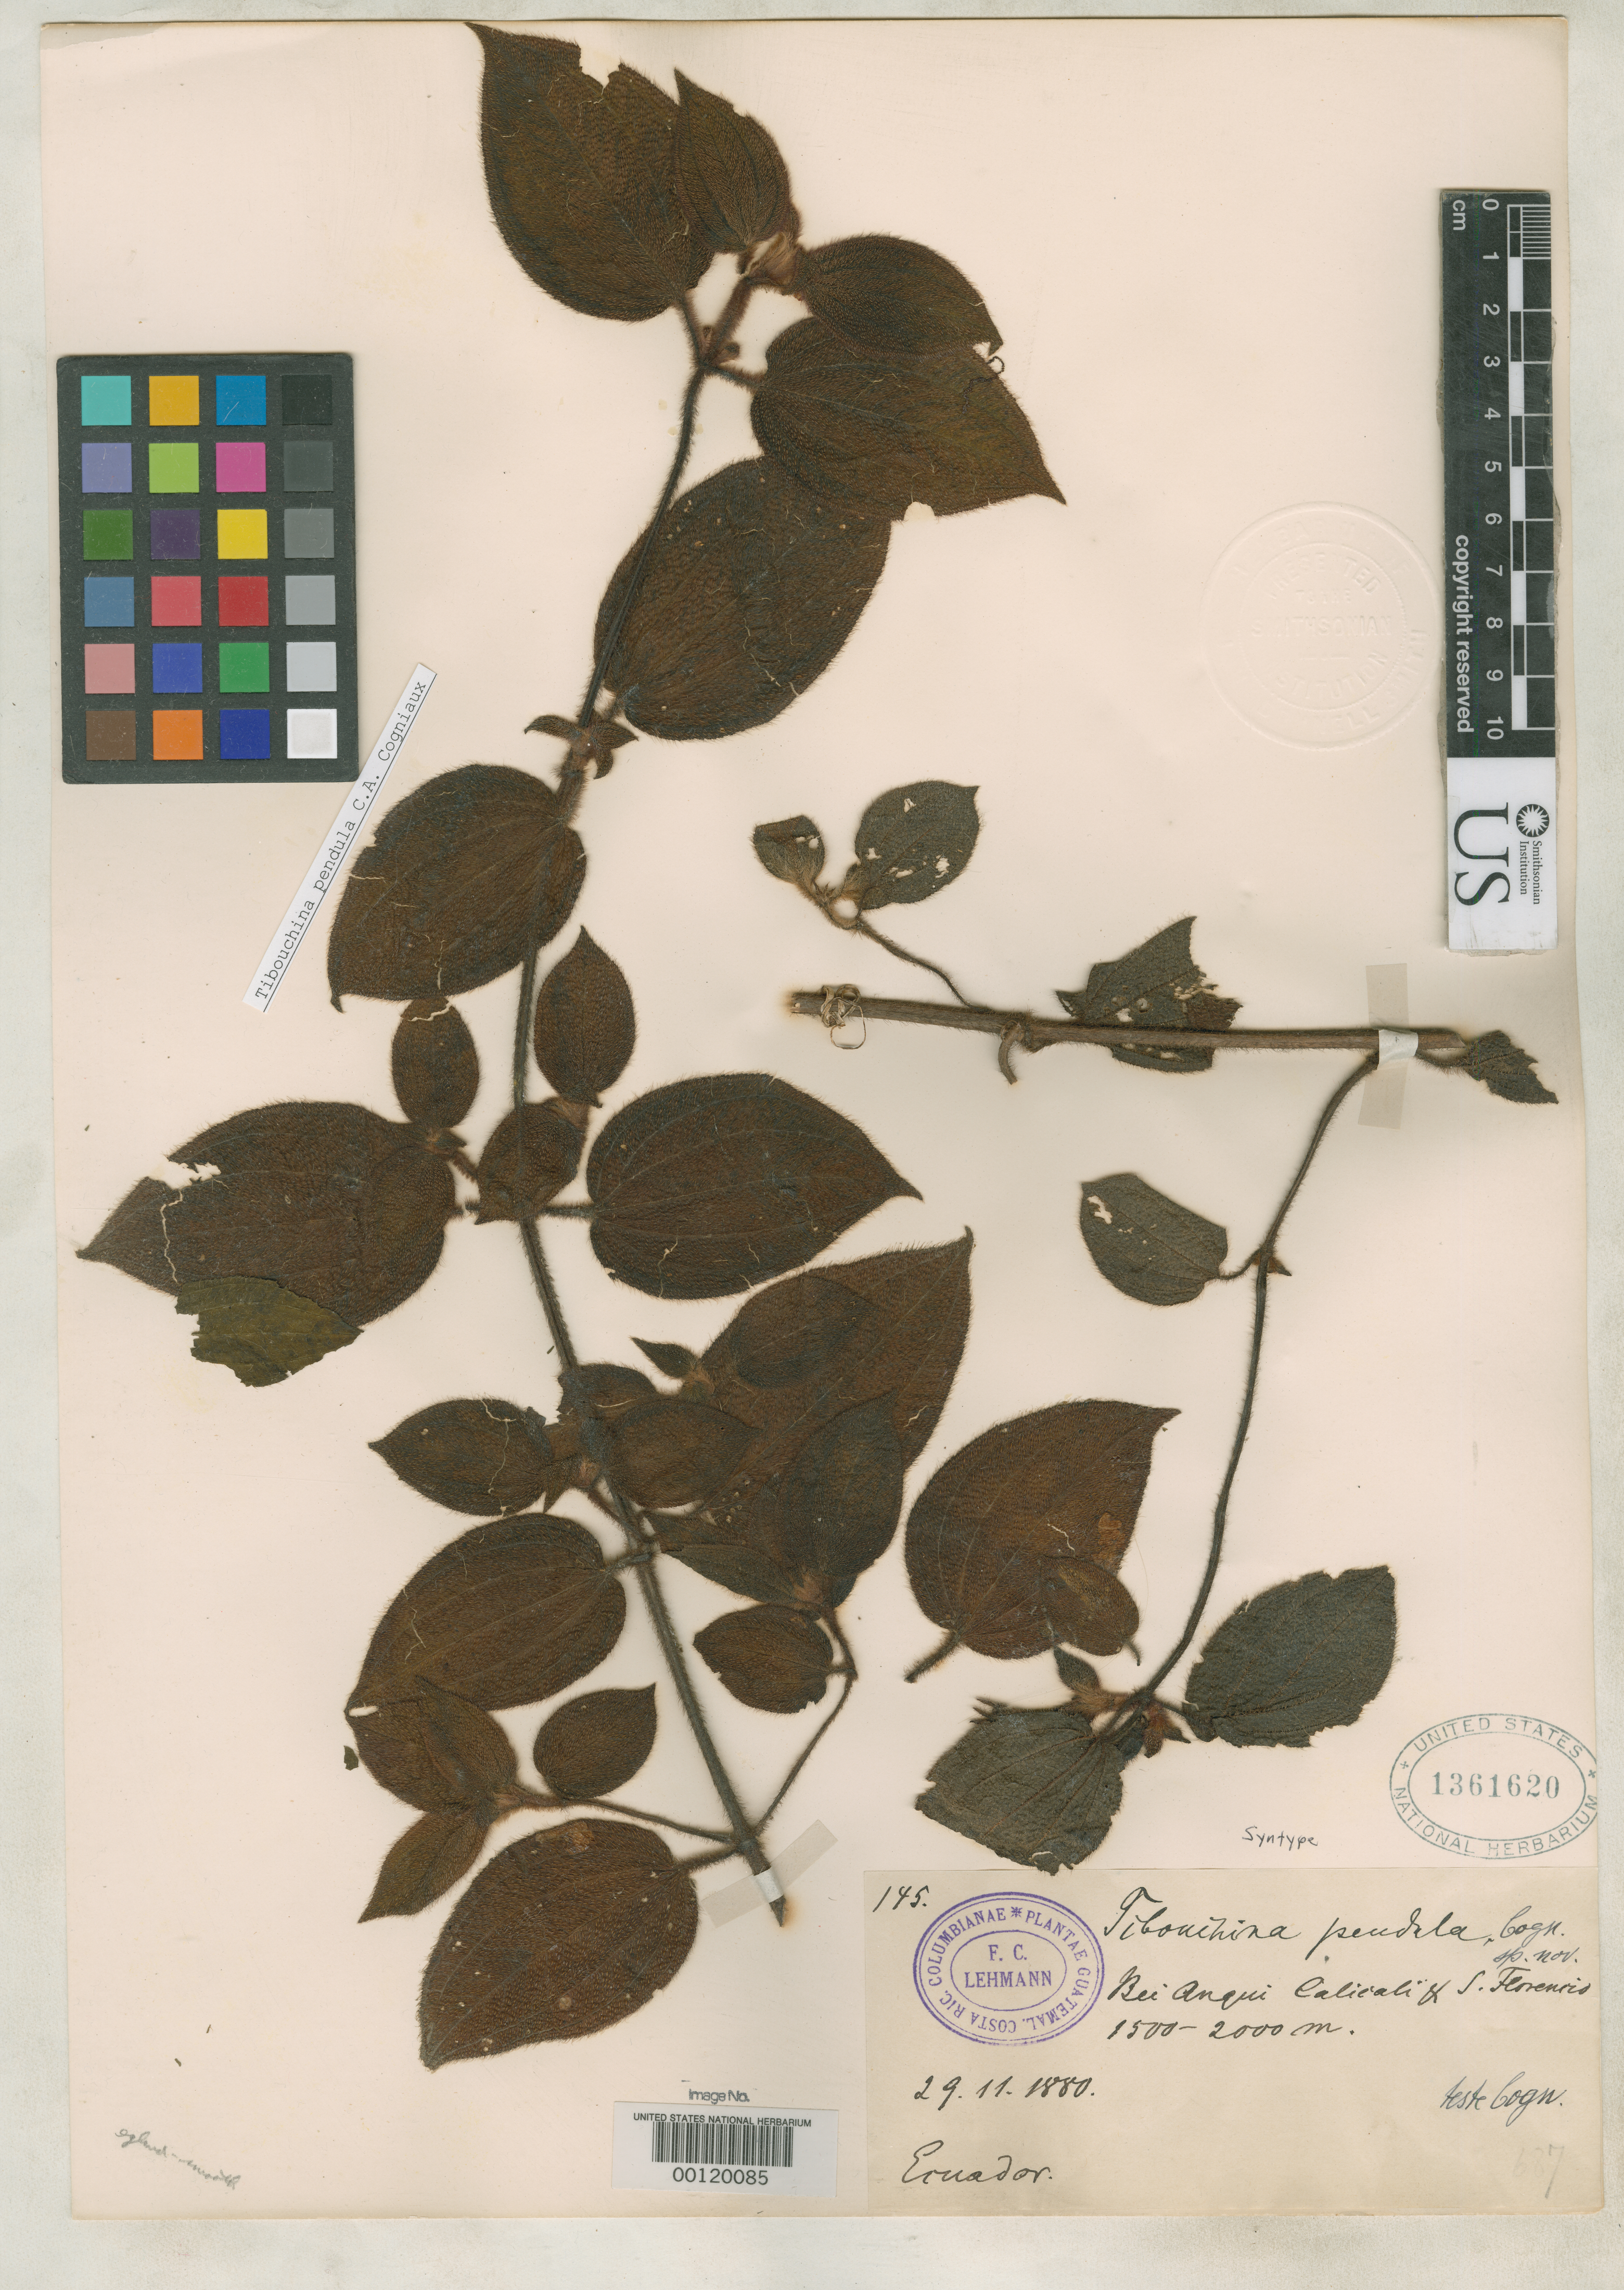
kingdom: Plantae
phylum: Tracheophyta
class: Magnoliopsida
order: Myrtales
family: Melastomataceae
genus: Tibouchina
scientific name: Tibouchina pendula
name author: Cogn. in Engl.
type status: Type Fragment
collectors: F. C. Lehmann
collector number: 145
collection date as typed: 29 Nov 1880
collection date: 1880-11-29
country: Ecuador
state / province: Pichincha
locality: "Anqua CaliCali et S. Florencio", near Quito.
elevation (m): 1500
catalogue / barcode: US 1361620